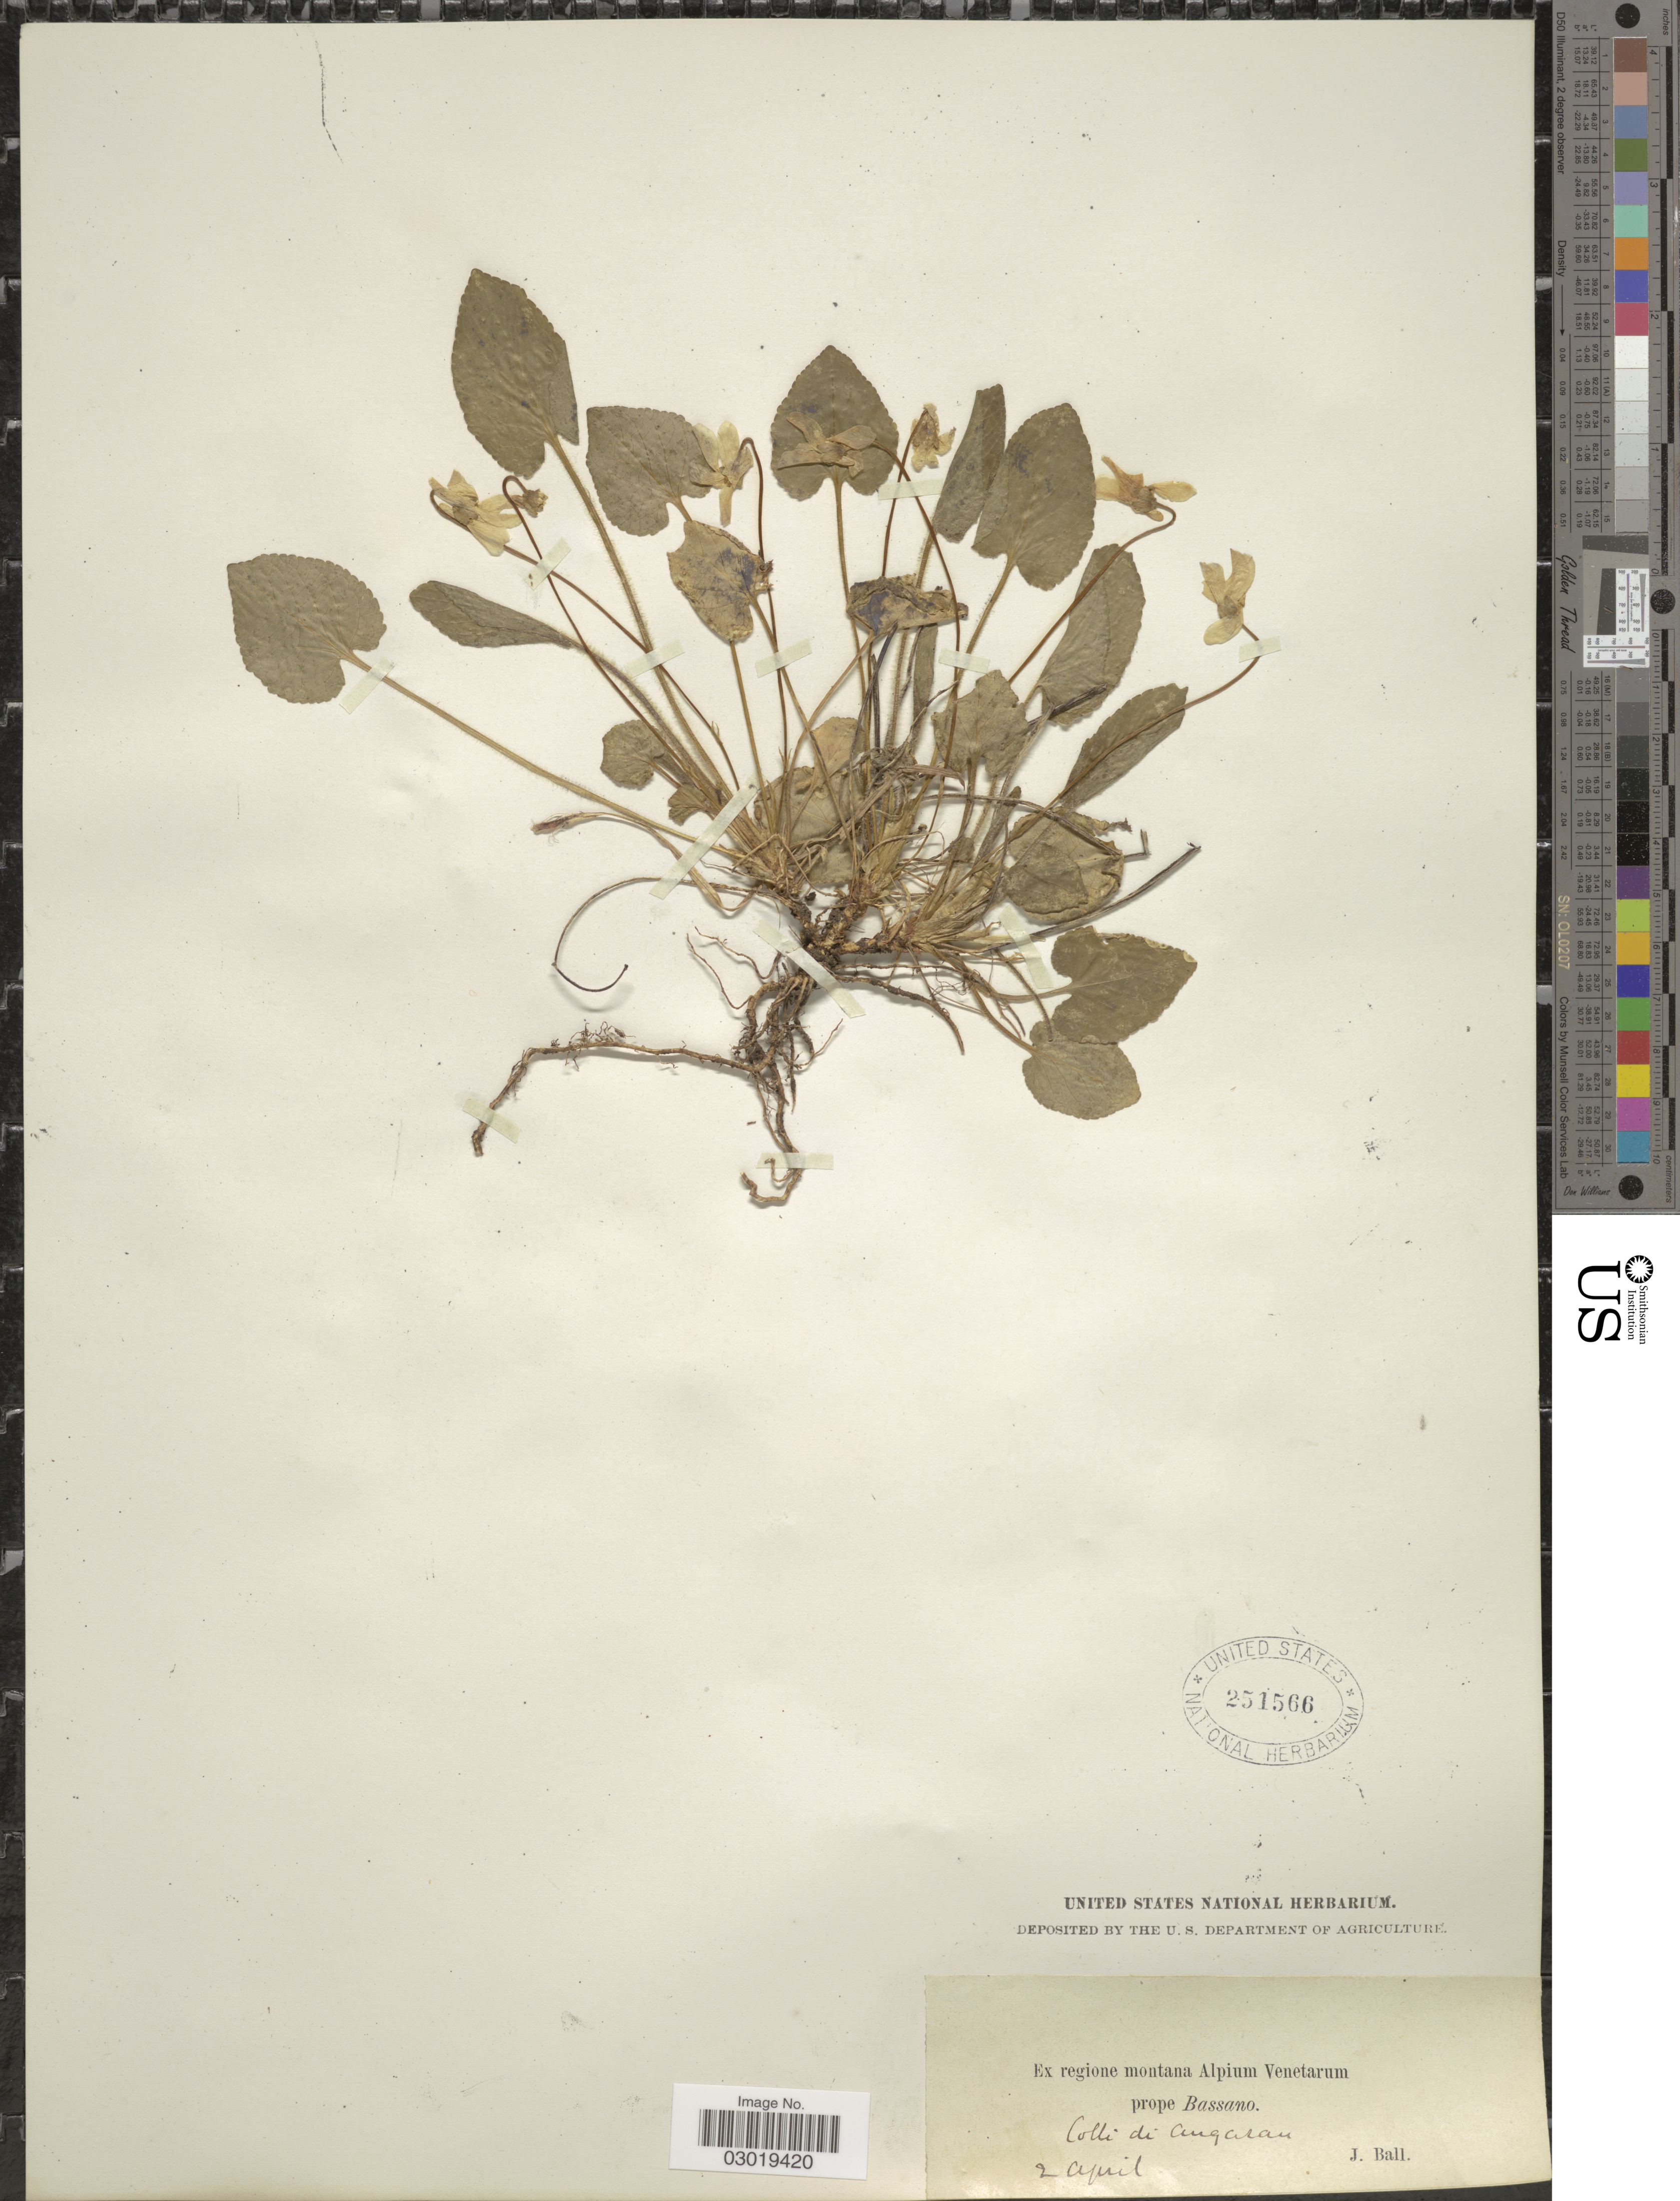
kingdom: Plantae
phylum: Tracheophyta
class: Magnoliopsida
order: Malpighiales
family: Violaceae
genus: Viola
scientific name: Viola sp.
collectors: J. Ball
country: Italy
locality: Ex Regione montana Alpium Venetarum prope Bassano, Colli di Angaran.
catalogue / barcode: US 251566